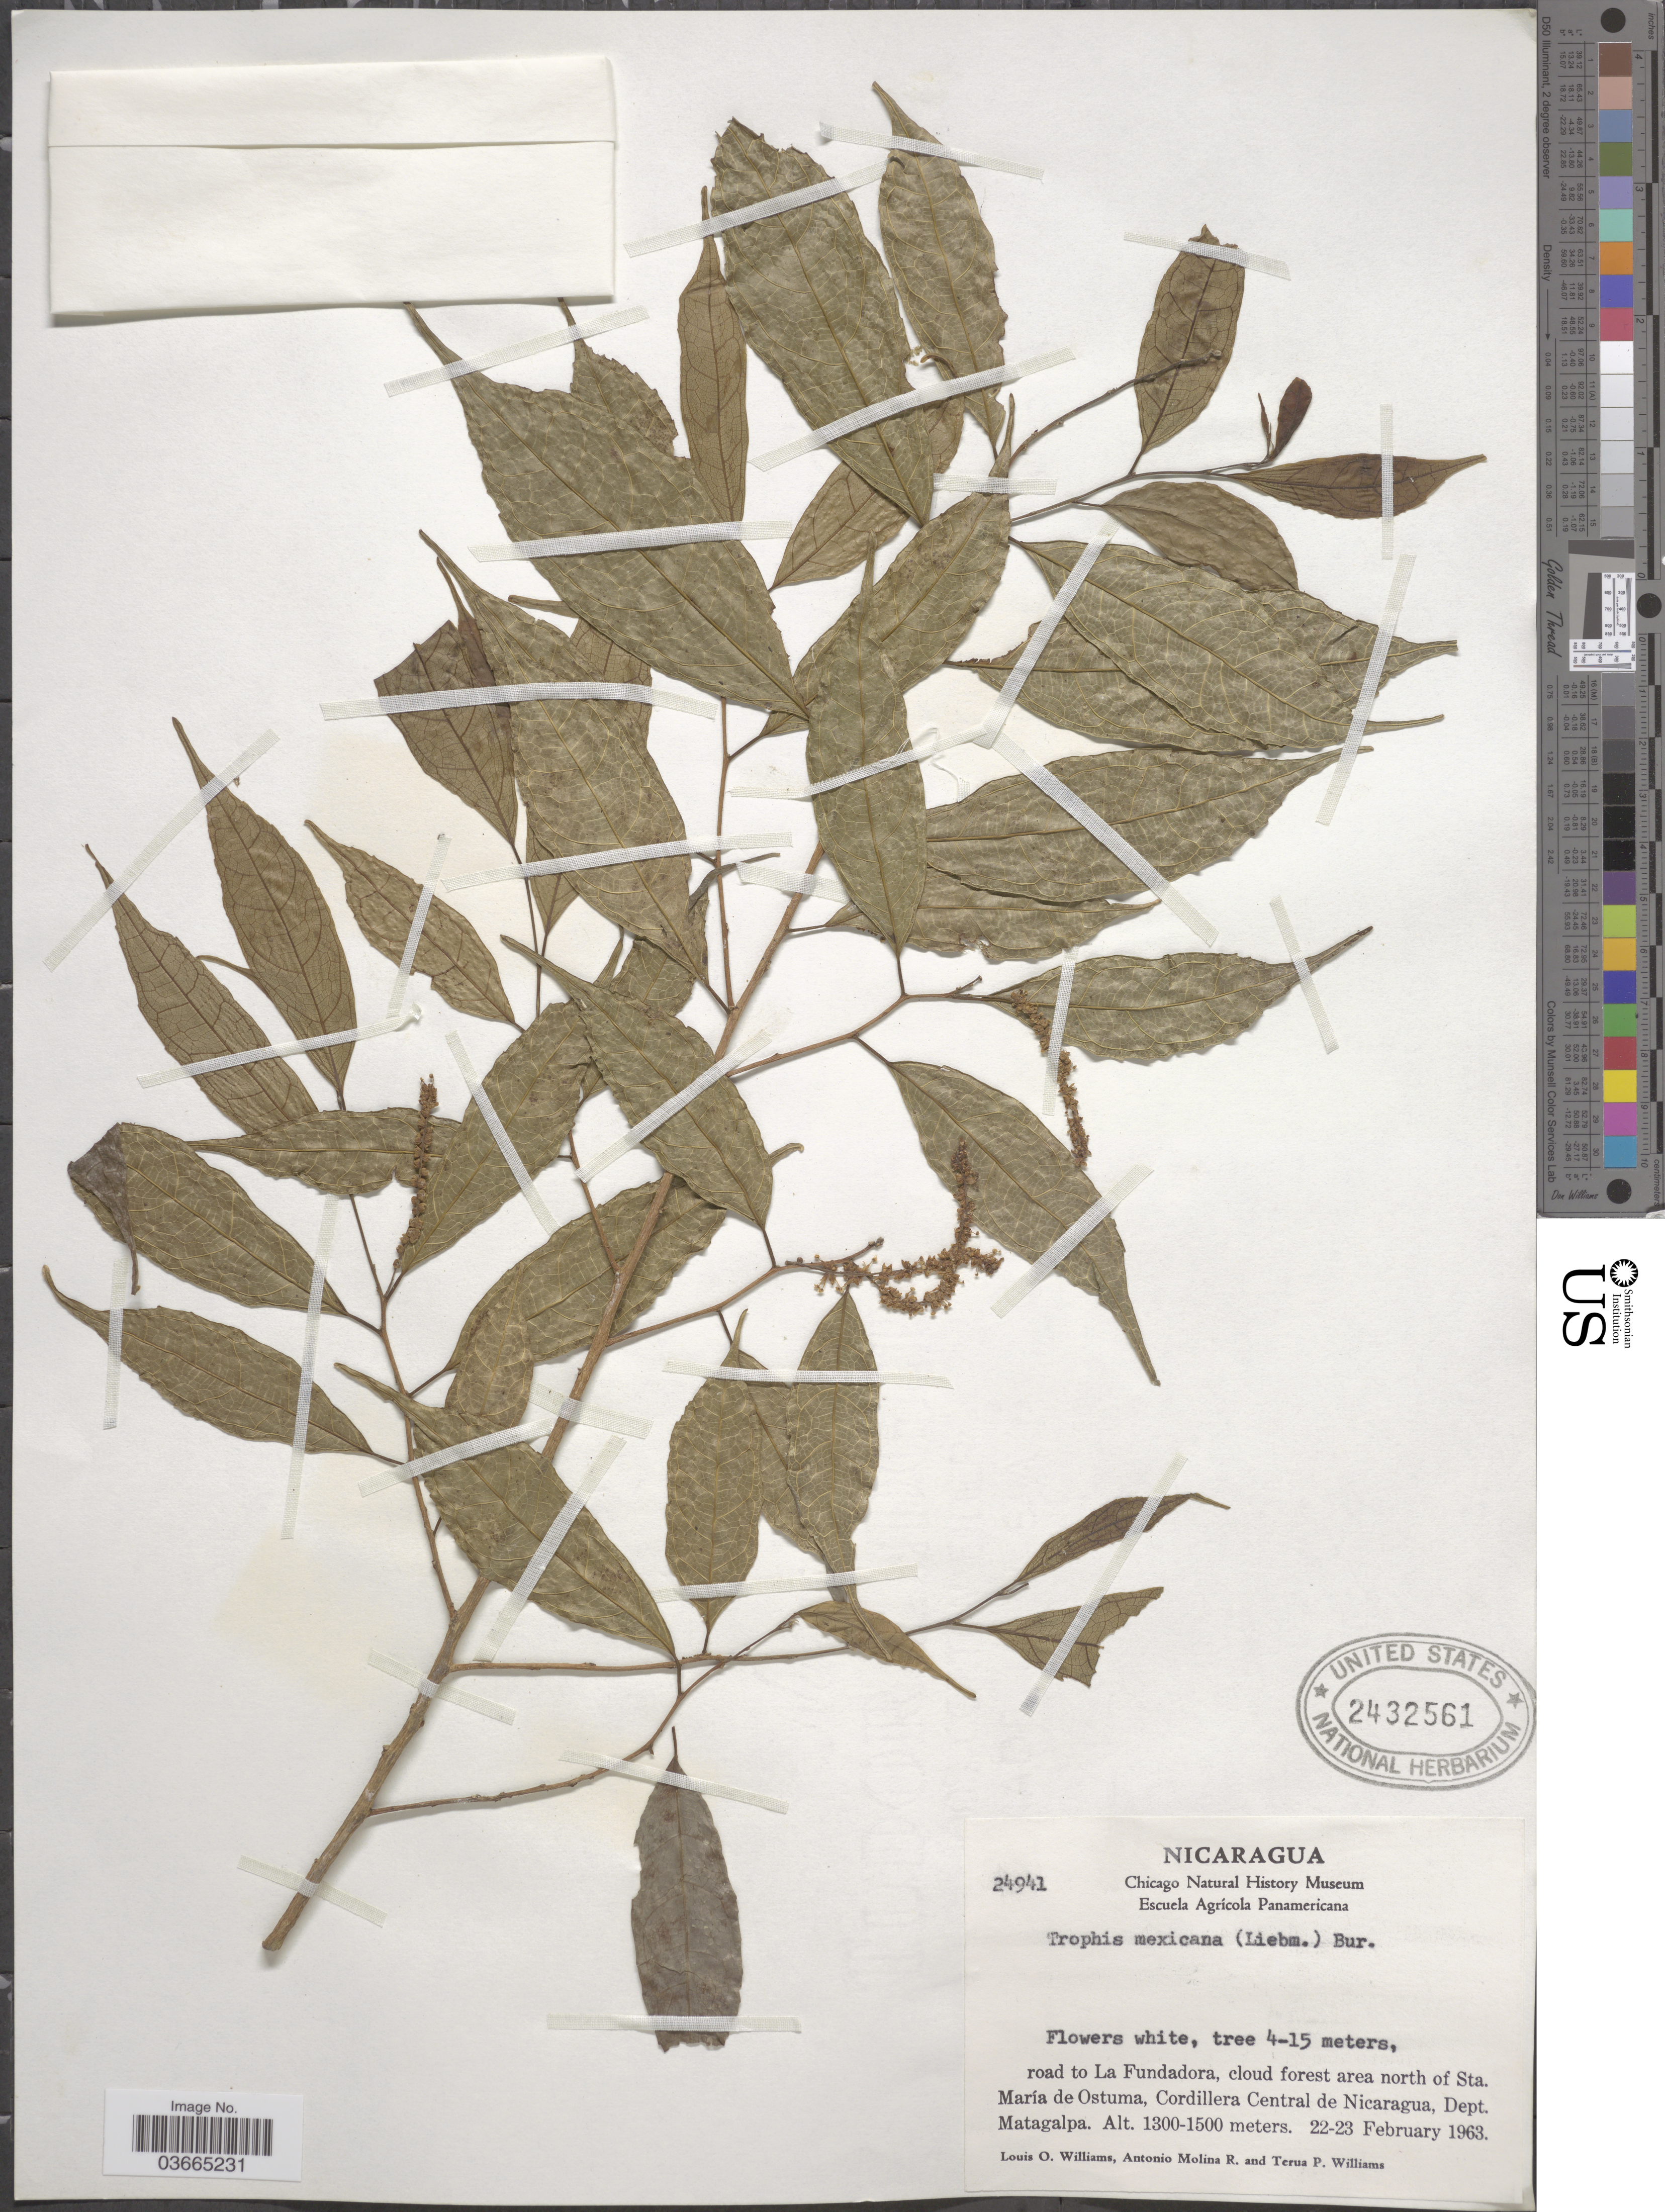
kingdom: Plantae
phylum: Tracheophyta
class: Magnoliopsida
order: Rosales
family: Moraceae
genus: Trophis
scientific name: Trophis mexicana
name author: (Liebm.) Bureau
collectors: L. O. Williams, A. Molina R. & T. Williams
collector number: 24941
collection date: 1963-02-22/1963-02-23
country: Nicaragua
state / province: Matagalpa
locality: Road to La Fundadora, clous forest area north of Sta. María de Ostuma, Cordillera Central de Nicaragua, Dept. Matagalpa.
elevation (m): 1300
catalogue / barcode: US 2432561